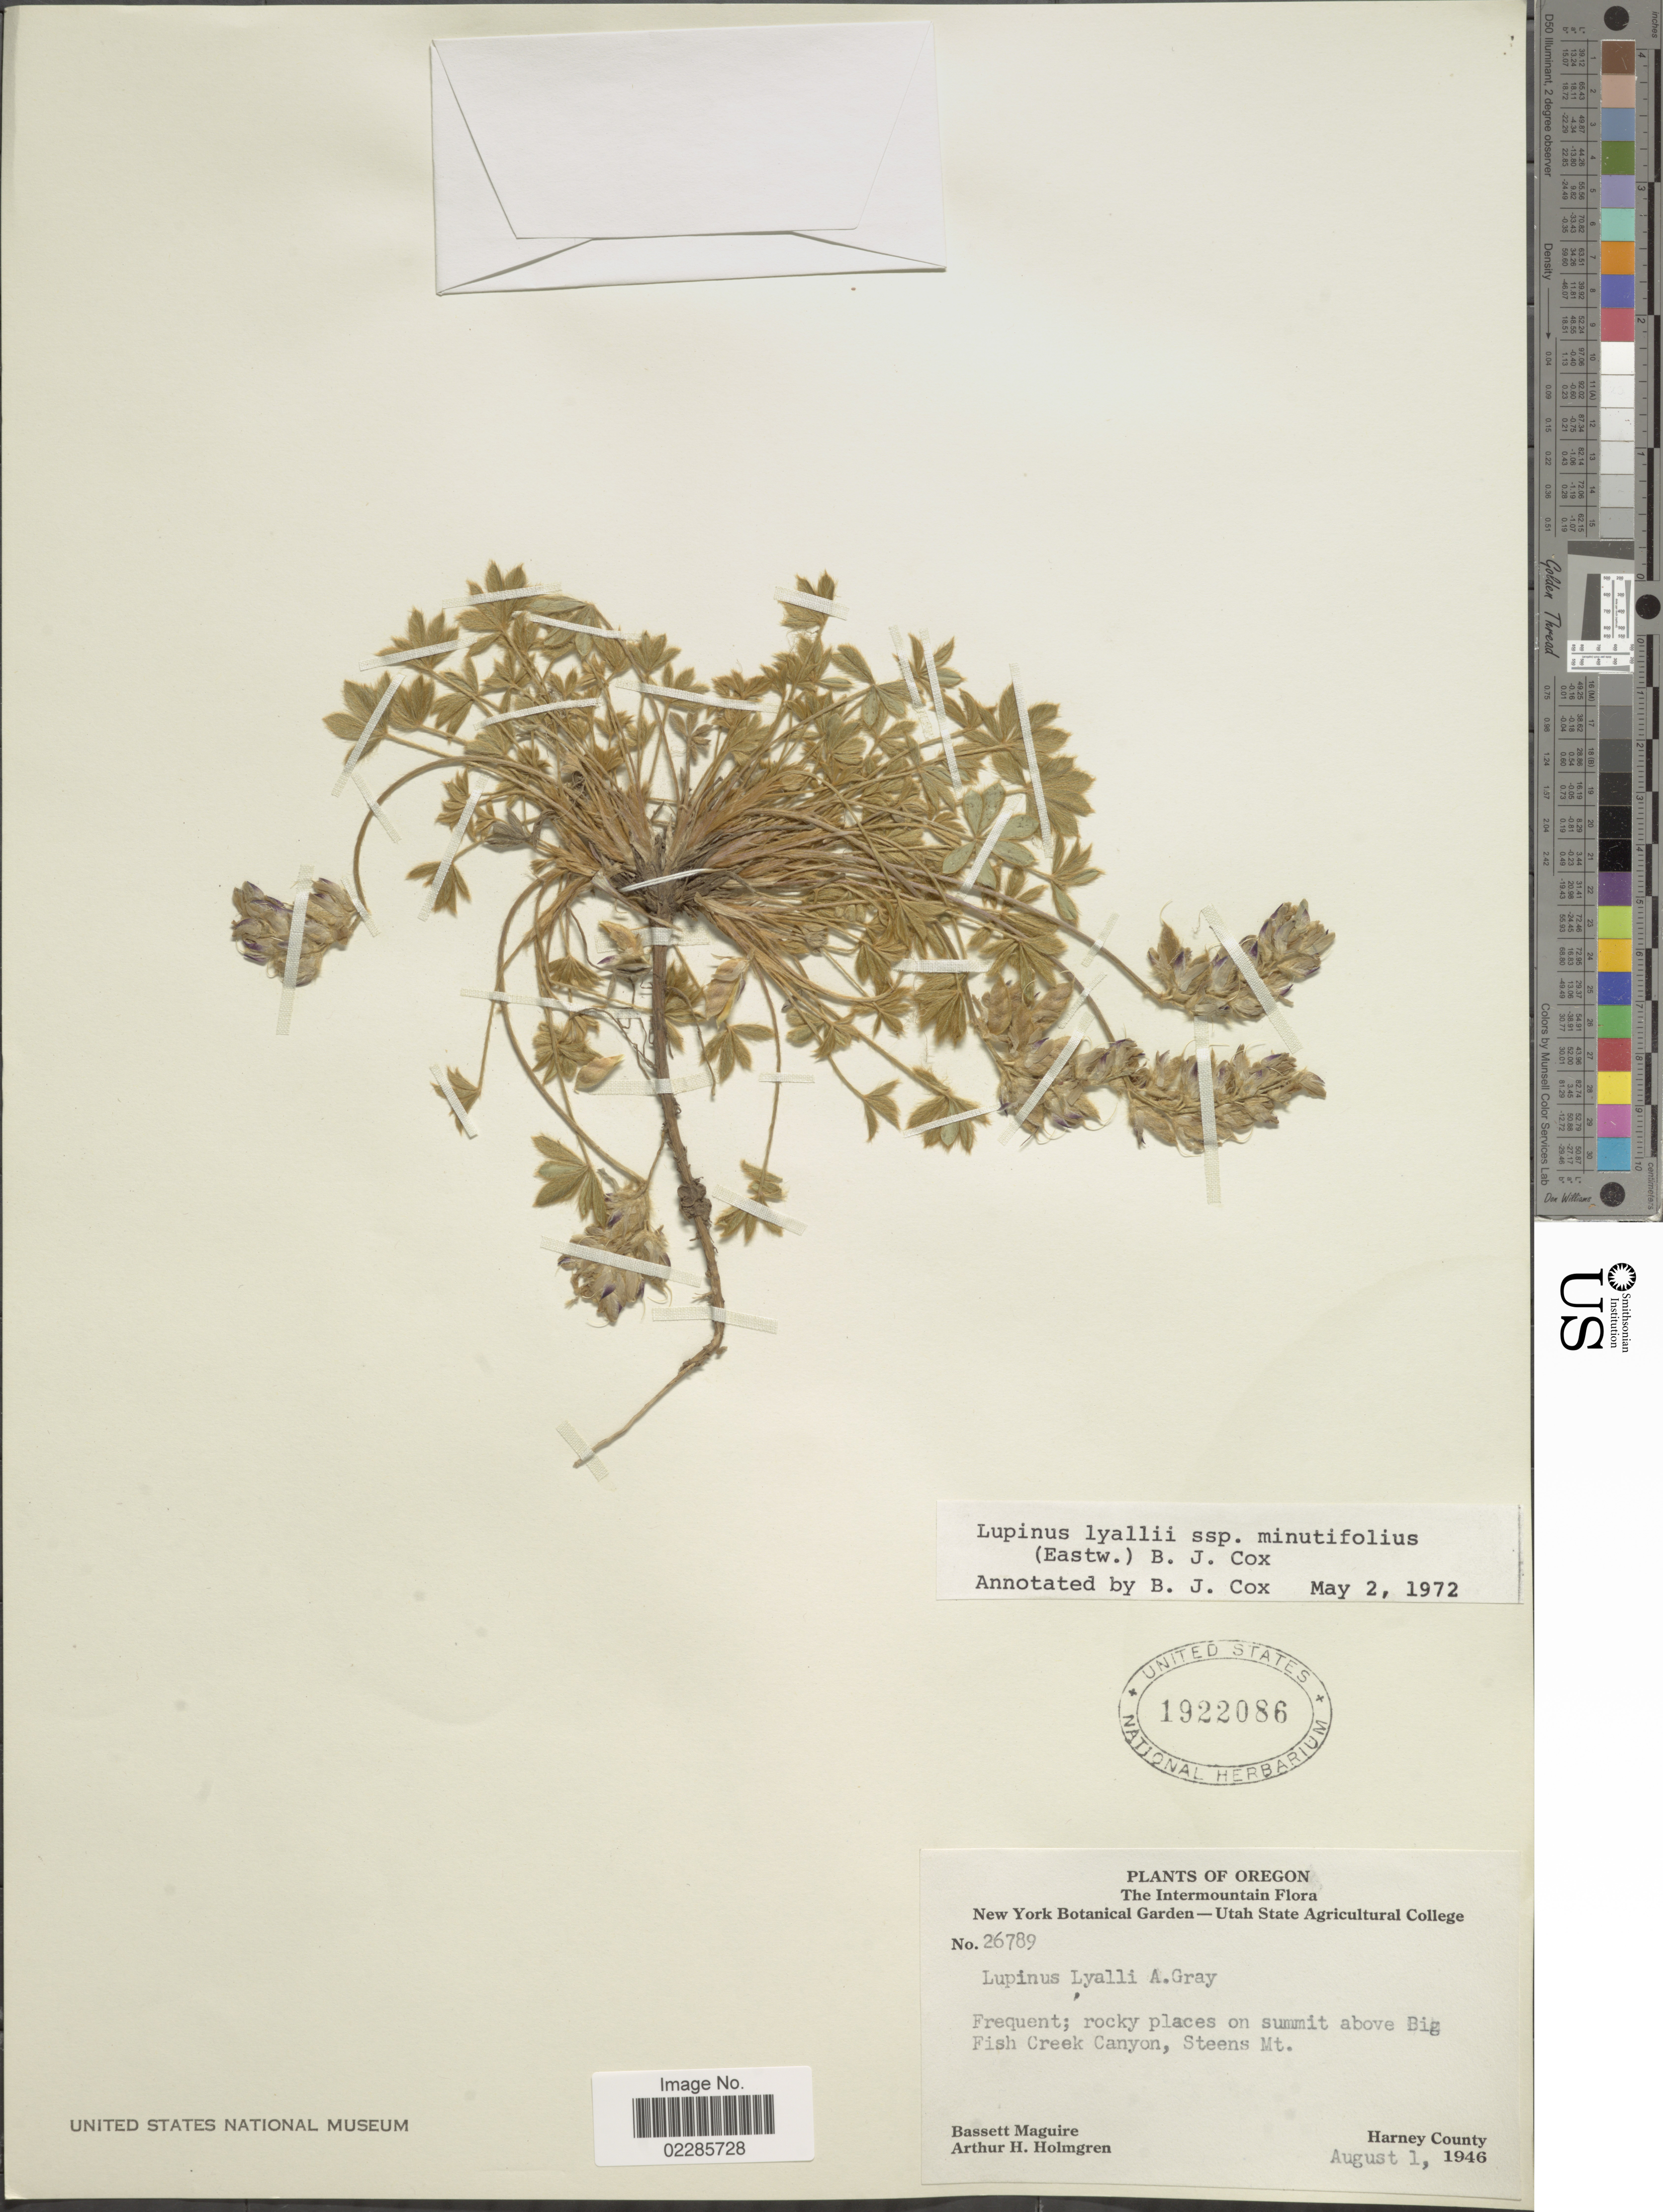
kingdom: Plantae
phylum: Tracheophyta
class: Magnoliopsida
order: Fabales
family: Fabaceae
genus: Lupinus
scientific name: Lupinus lyallii subsp. minutifolius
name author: (Eastw.) B.J. Cox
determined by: Cox, B. J.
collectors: B. Maguire & A. H. Holmgren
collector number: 26789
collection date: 1946-08-01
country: United States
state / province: Oregon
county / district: Harney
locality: The Intermountain, Frequent; rocky places on summit above Big Fish Creek Canyon, Steens Mt, Harney County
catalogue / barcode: US 1922086